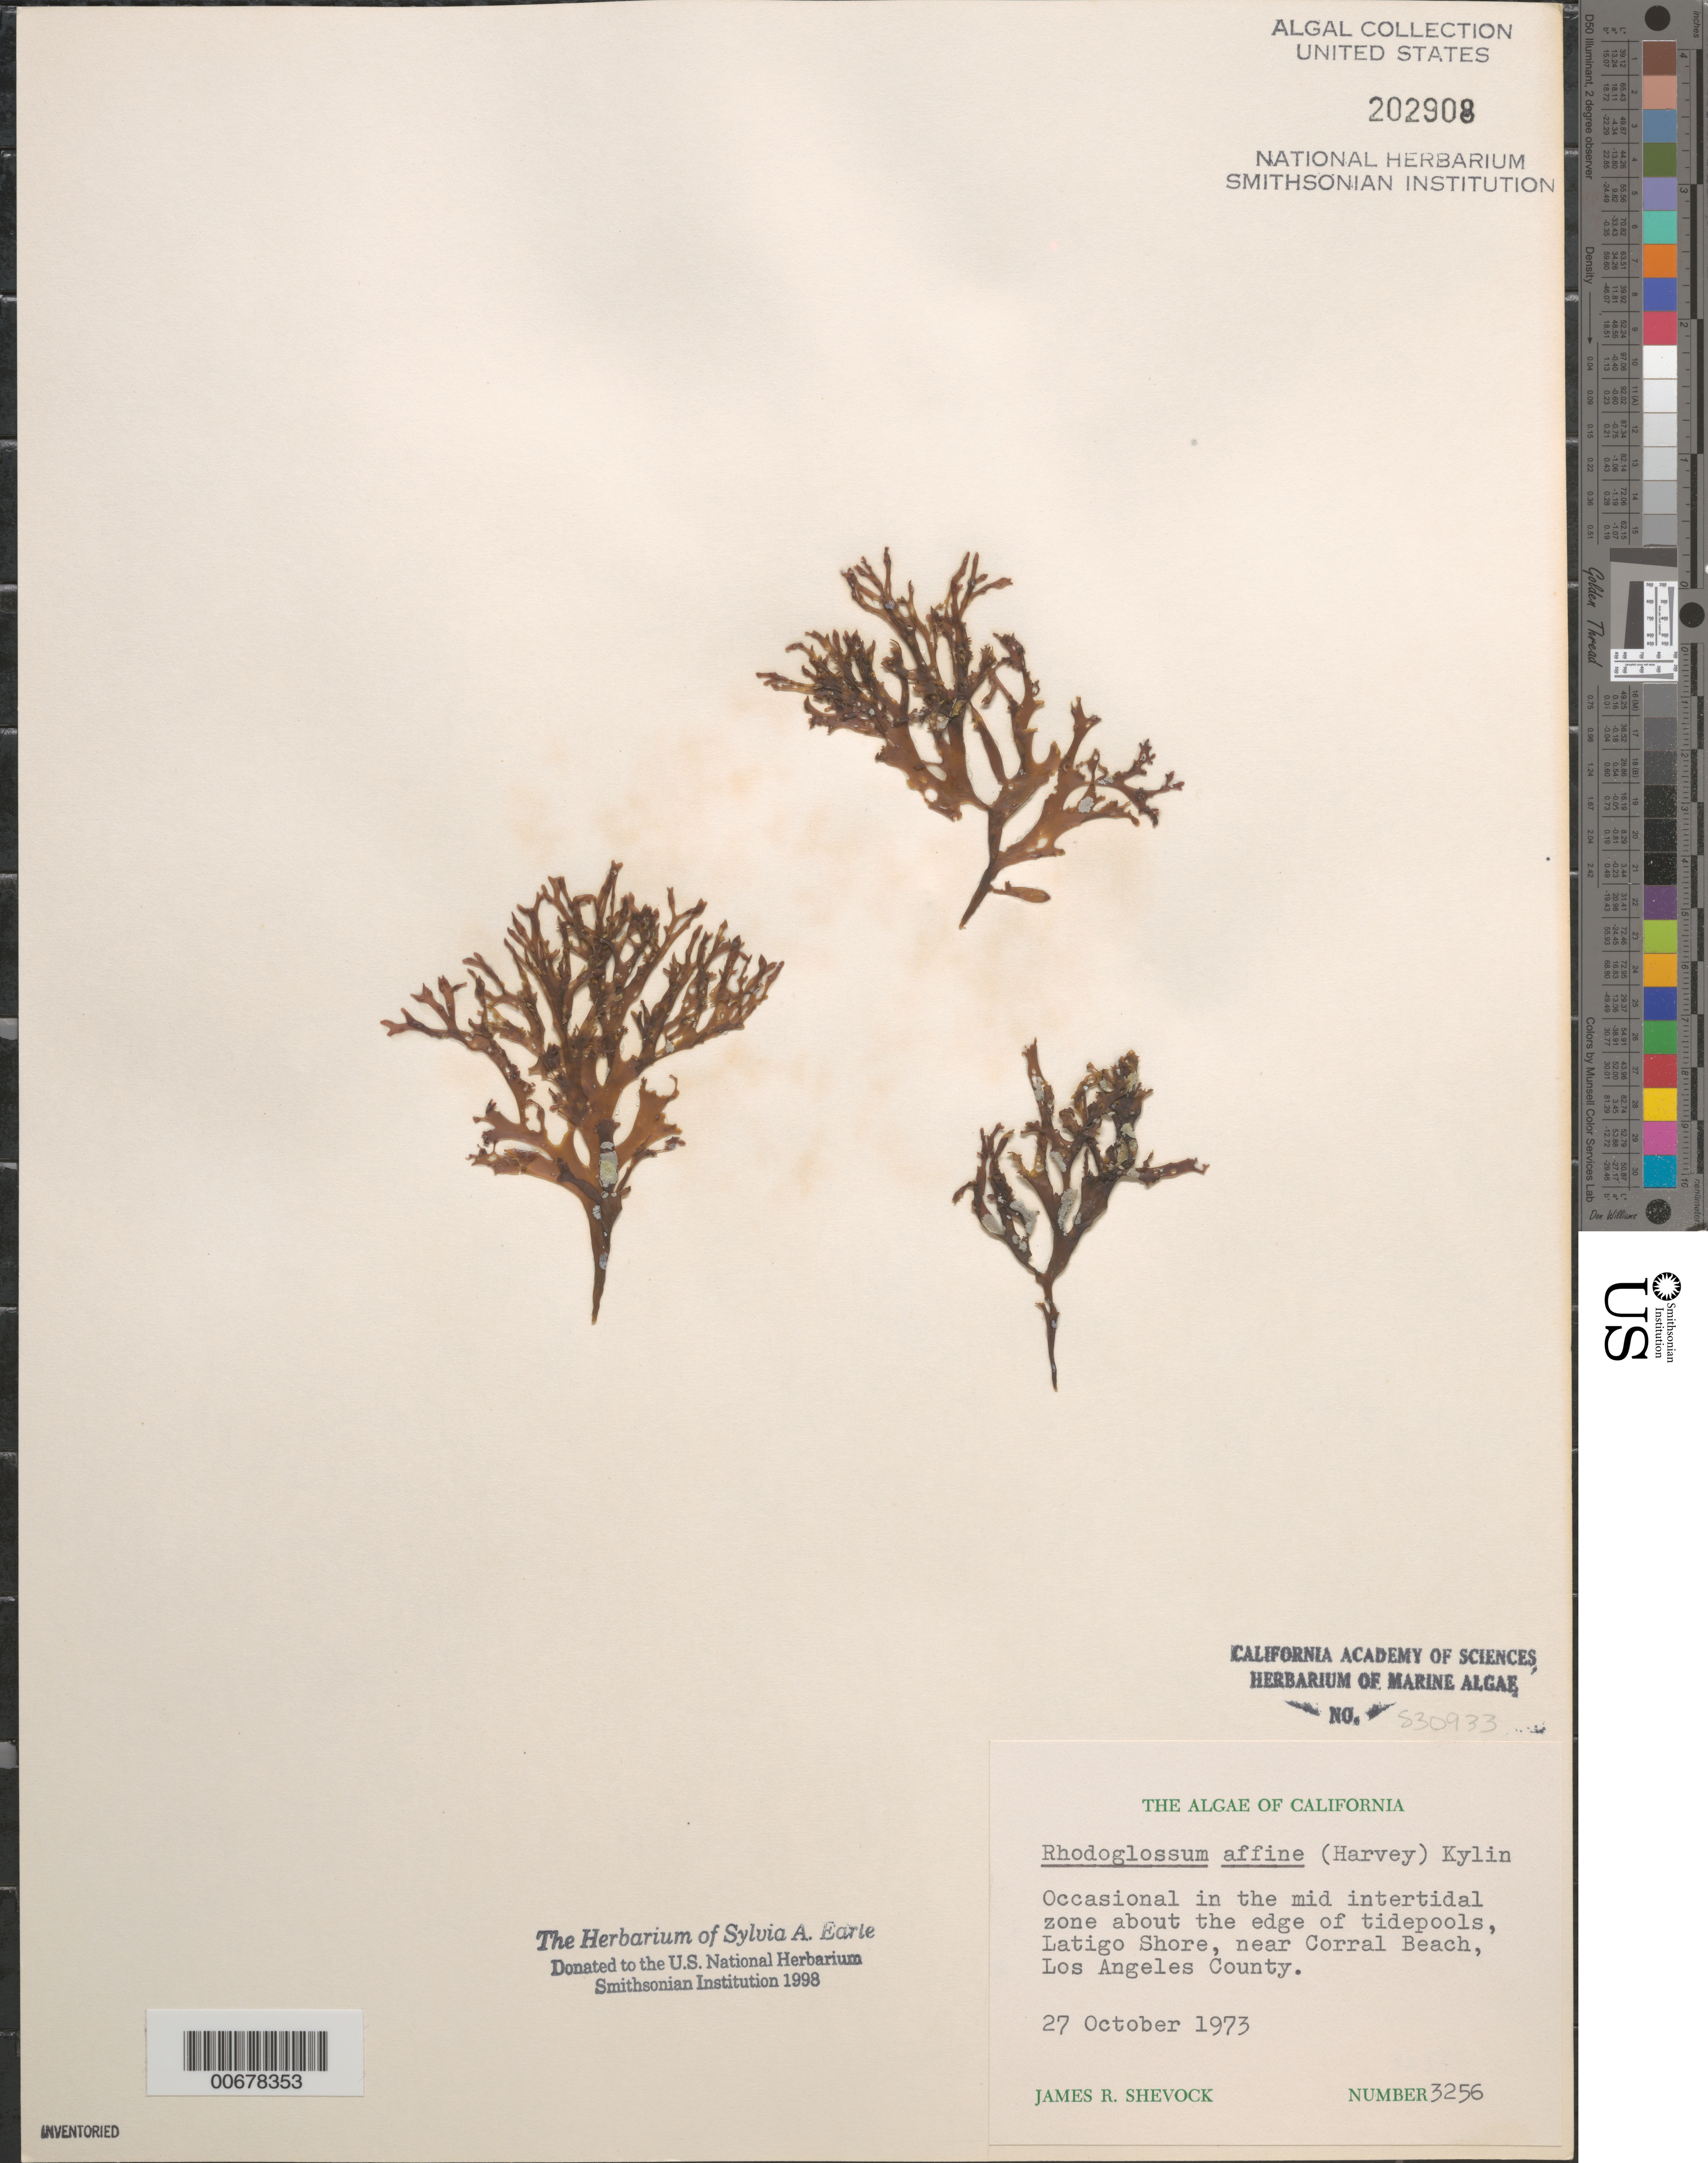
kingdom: Plantae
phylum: Rhodophyta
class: Florideophyceae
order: Gigartinales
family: Gigartinaceae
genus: Mazzaella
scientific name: Mazzaella affinis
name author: (Harvey) Fredericq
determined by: Algae name updating Project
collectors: J. R. Shevock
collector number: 3256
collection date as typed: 27 Oct 1973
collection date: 1973-10-27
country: United States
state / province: California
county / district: Los Angeles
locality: Latigo Shore, near Corral State Beach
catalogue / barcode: US 202908